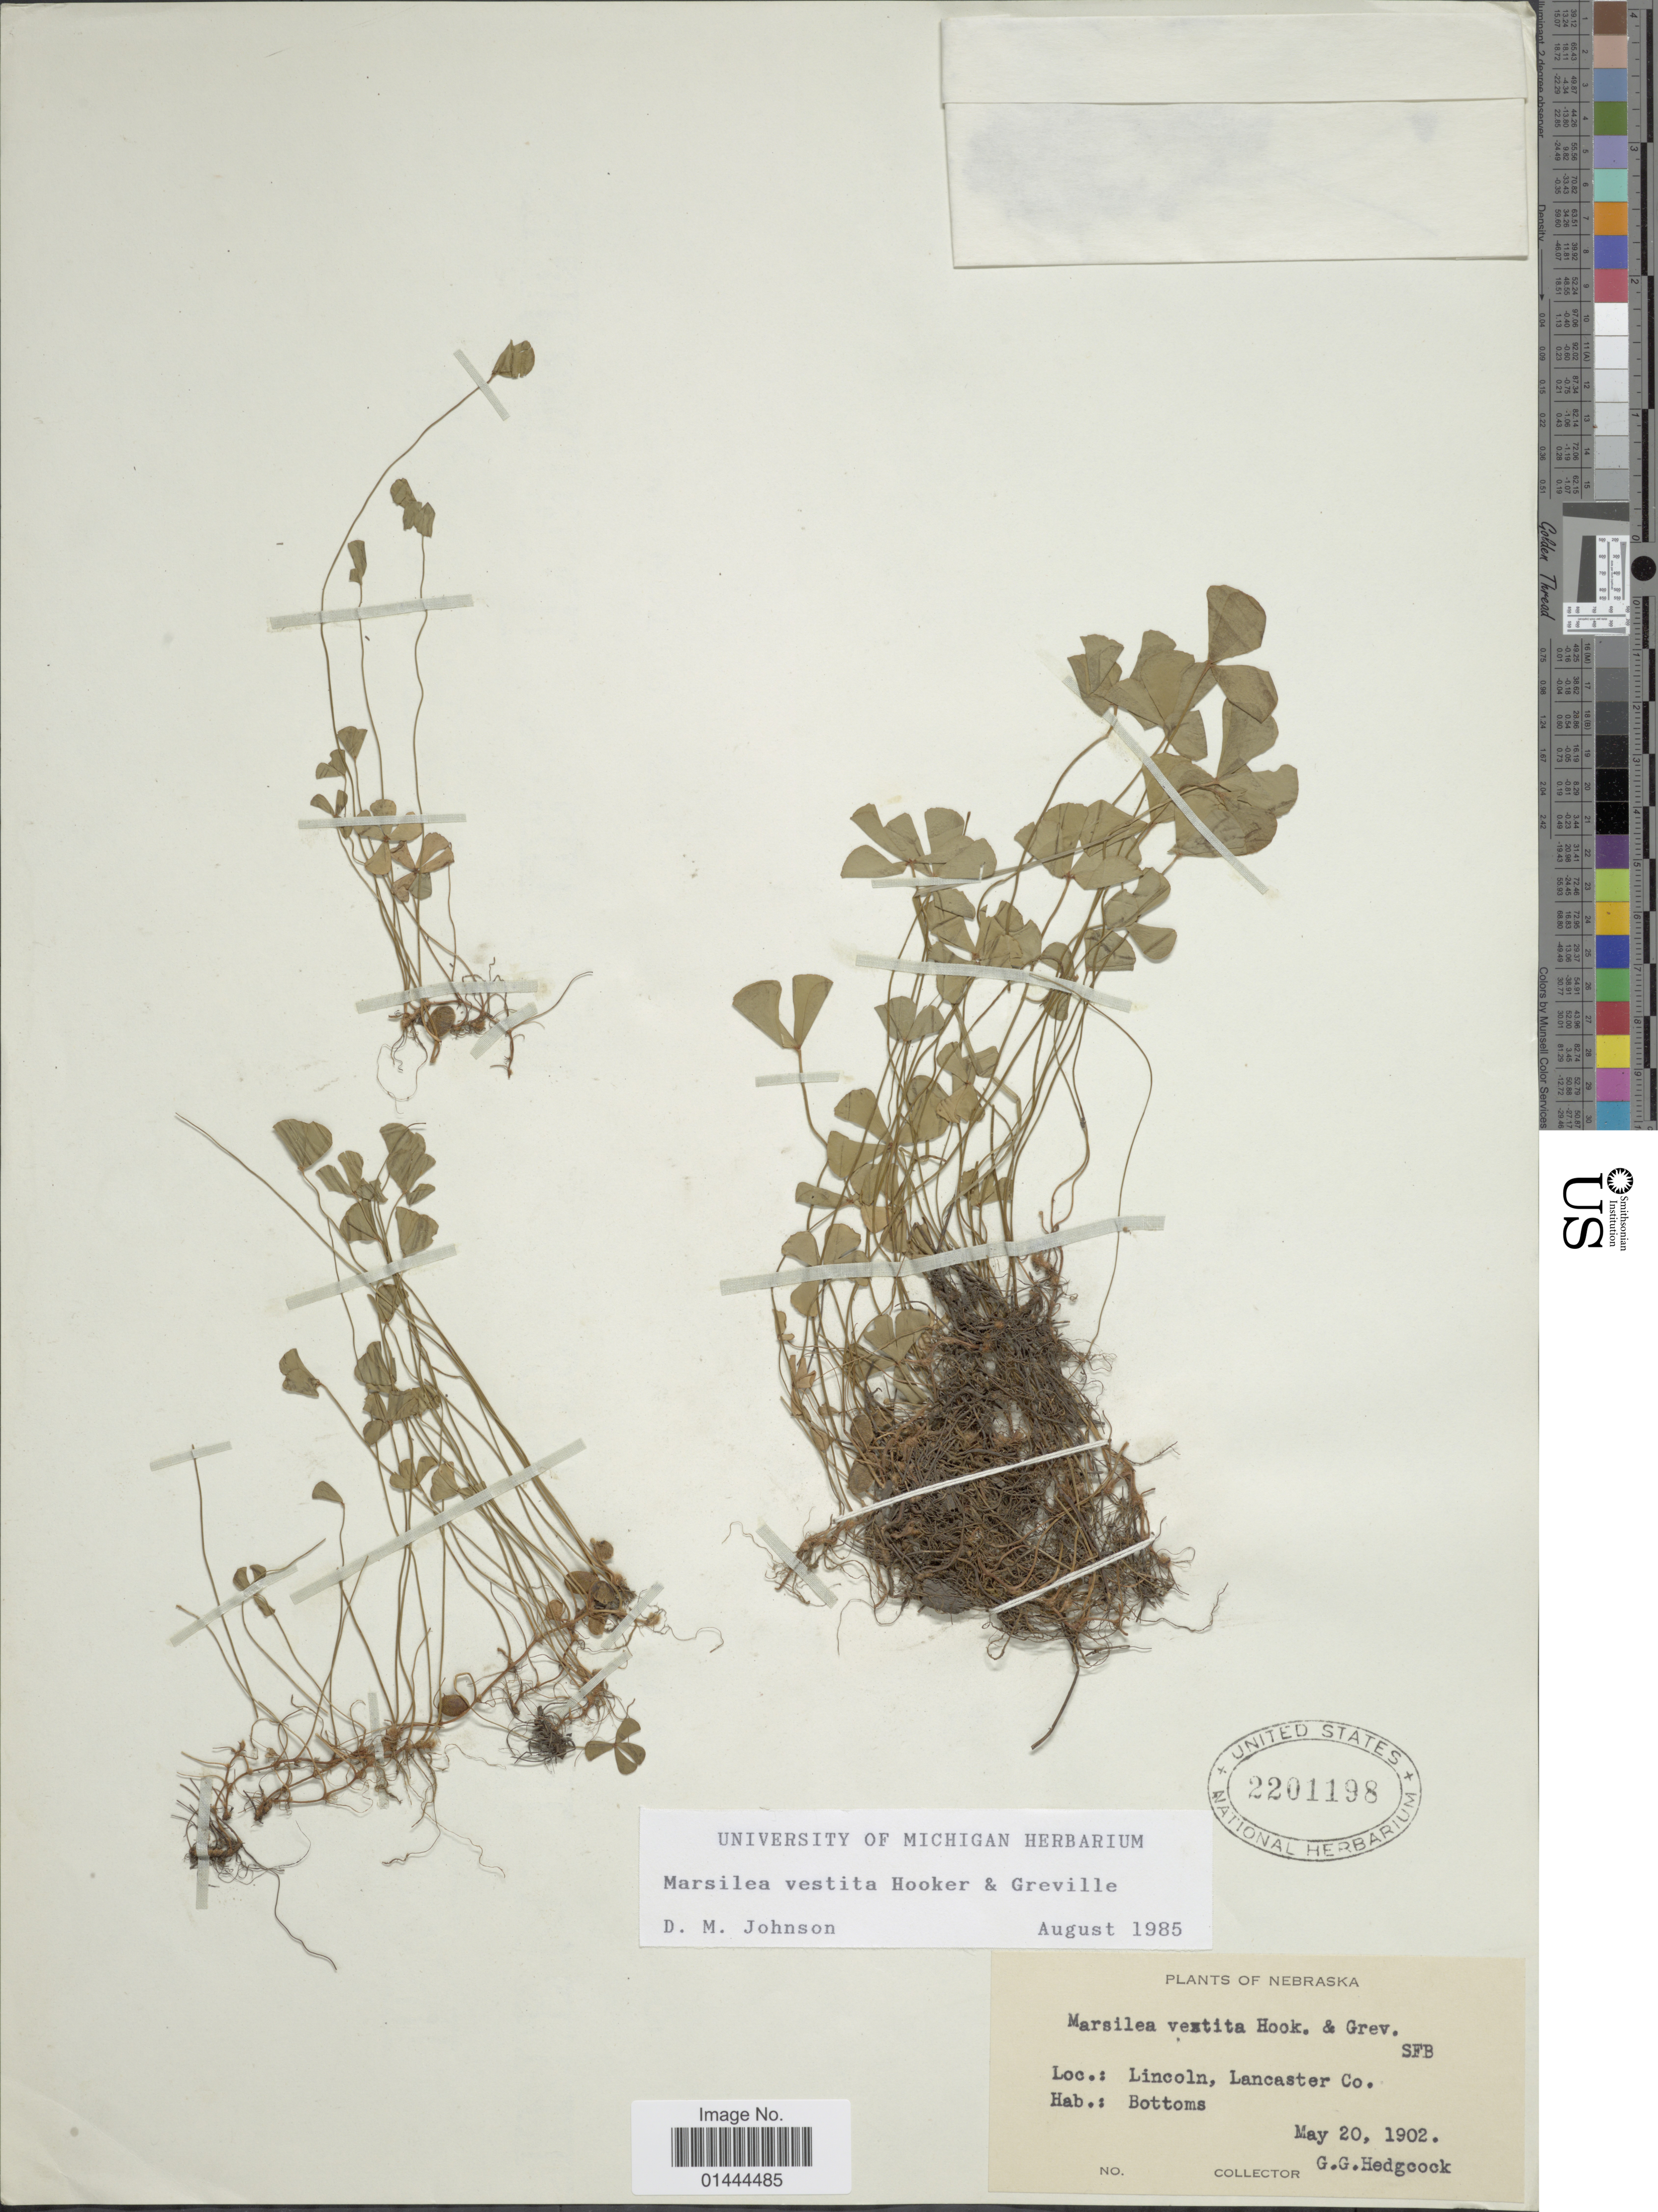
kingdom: Plantae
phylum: Tracheophyta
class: Polypodiopsida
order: Salviniales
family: Marsileaceae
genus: Marsilea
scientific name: Marsilea vestita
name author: Hook. & Grev.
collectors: G. Hedgcock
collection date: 1902-05-20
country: United States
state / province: Nebraska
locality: Lincoln, Lancaster Co., bottoms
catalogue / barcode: US 2201198